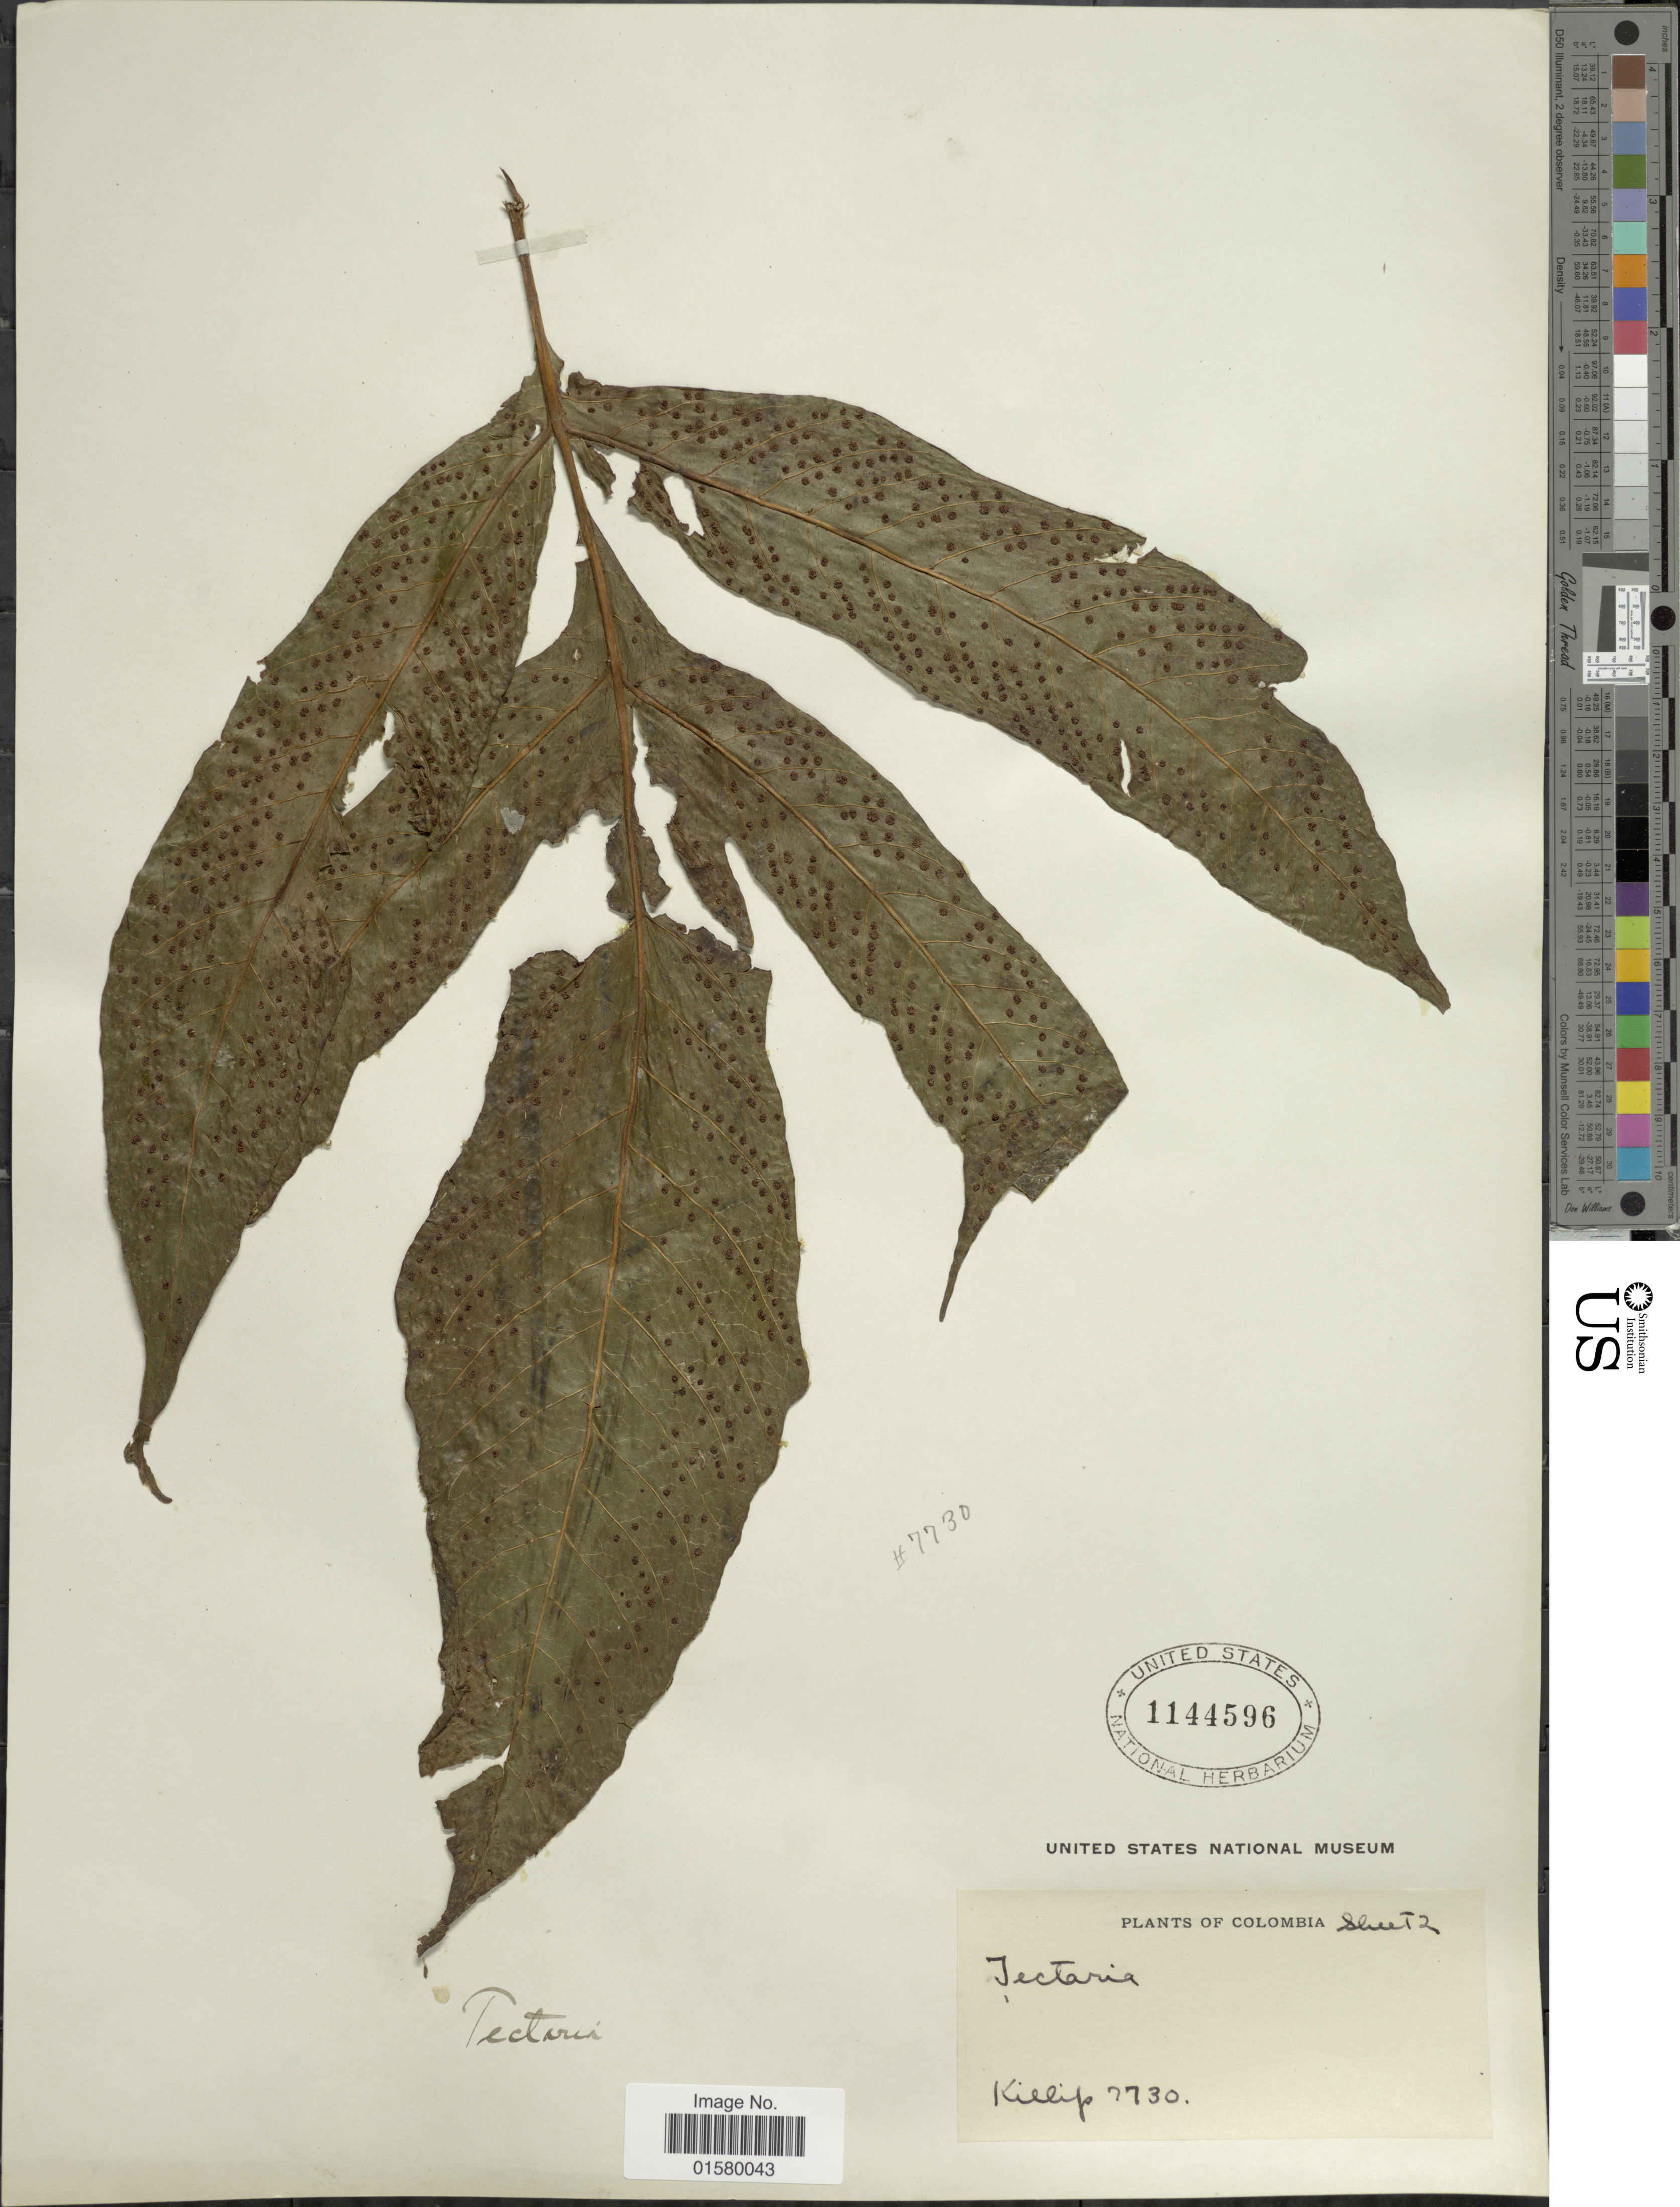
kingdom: Plantae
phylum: Tracheophyta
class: Polypodiopsida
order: Polypodiales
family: Tectariaceae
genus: Tectaria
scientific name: Tectaria sp.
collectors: Killip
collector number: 7730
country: Colombia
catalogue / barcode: US 1144596